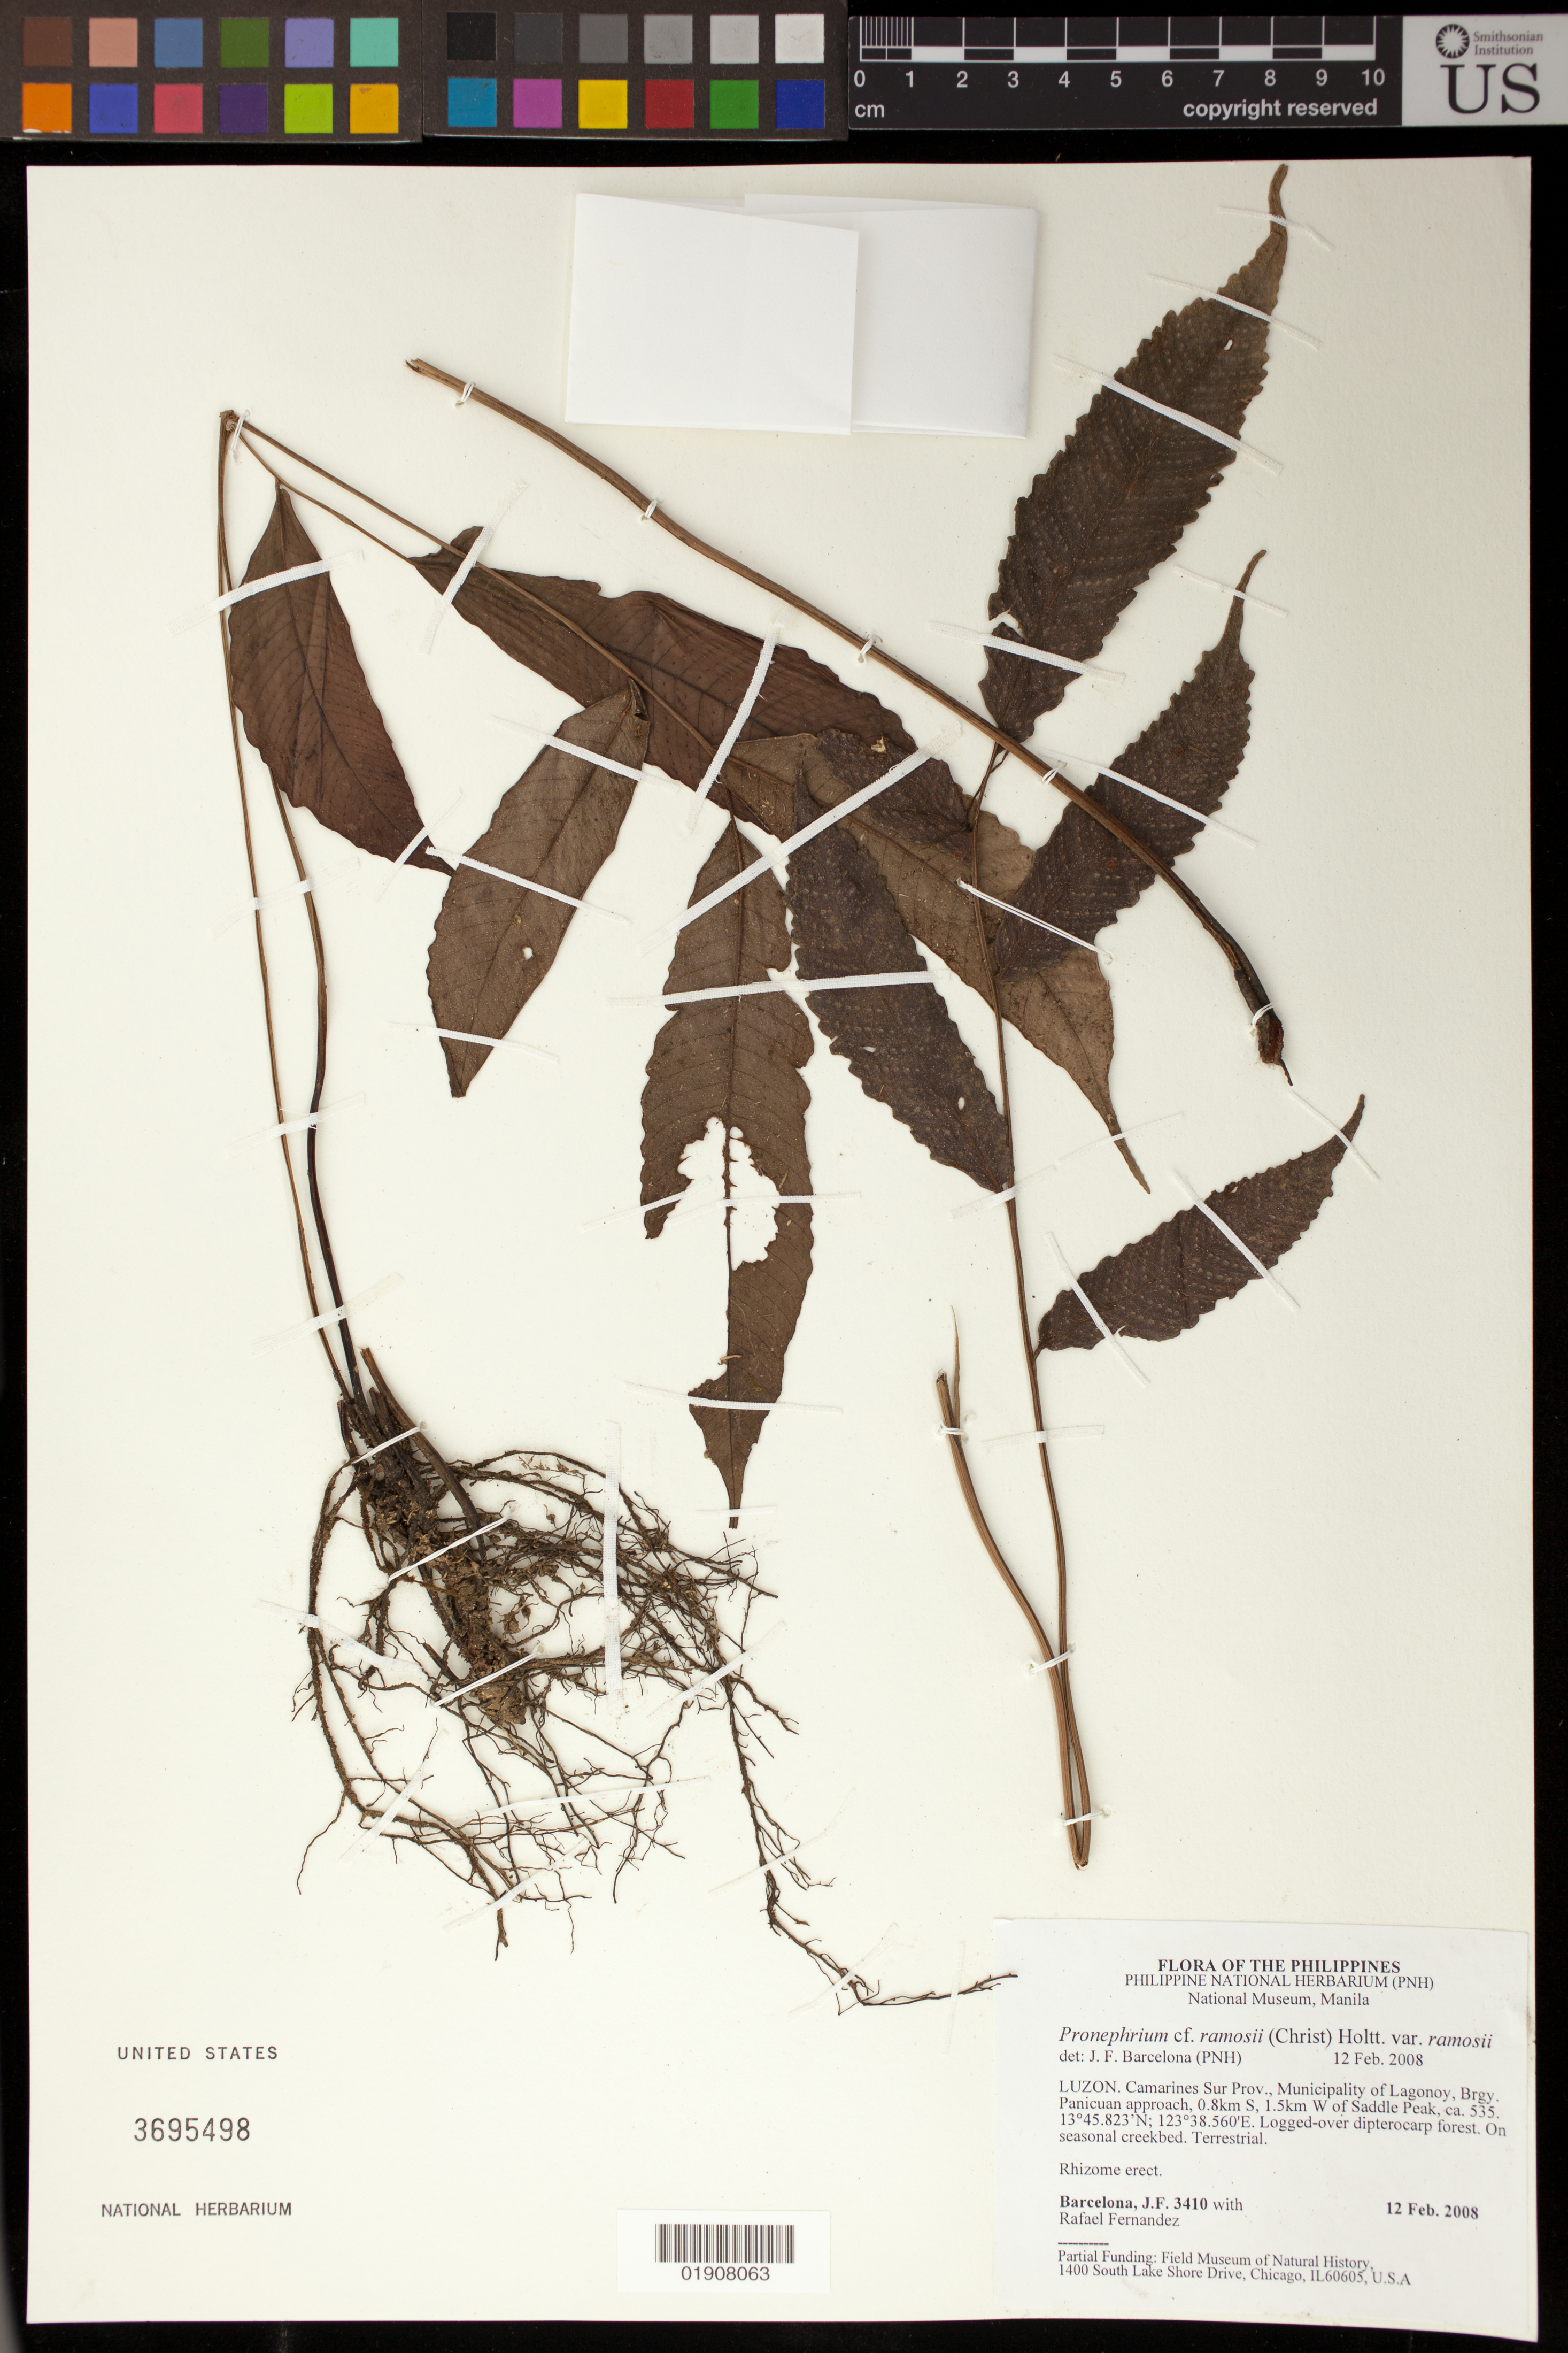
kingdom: Plantae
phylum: Tracheophyta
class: Polypodiopsida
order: Polypodiales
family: Thelypteridaceae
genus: Pronephrium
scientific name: Pronephrium ramosii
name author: (C. Chr.) Holttum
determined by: Barcelona, J. F.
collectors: J. F. Barcelona & R. Fernandez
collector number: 3410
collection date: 2008-02-12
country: Philippines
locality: Luzon. Camarines Sur Prov., Municipality of Lagonoy, Brgy. Panicuan approach, 0.8km S, 1.5km W of Saddle Peak.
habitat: Logged-over dipterocarp forest. On seasonal creekbed. Terrestrial.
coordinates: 13 45.823 N, 123 38.560 E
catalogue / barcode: US 3695498